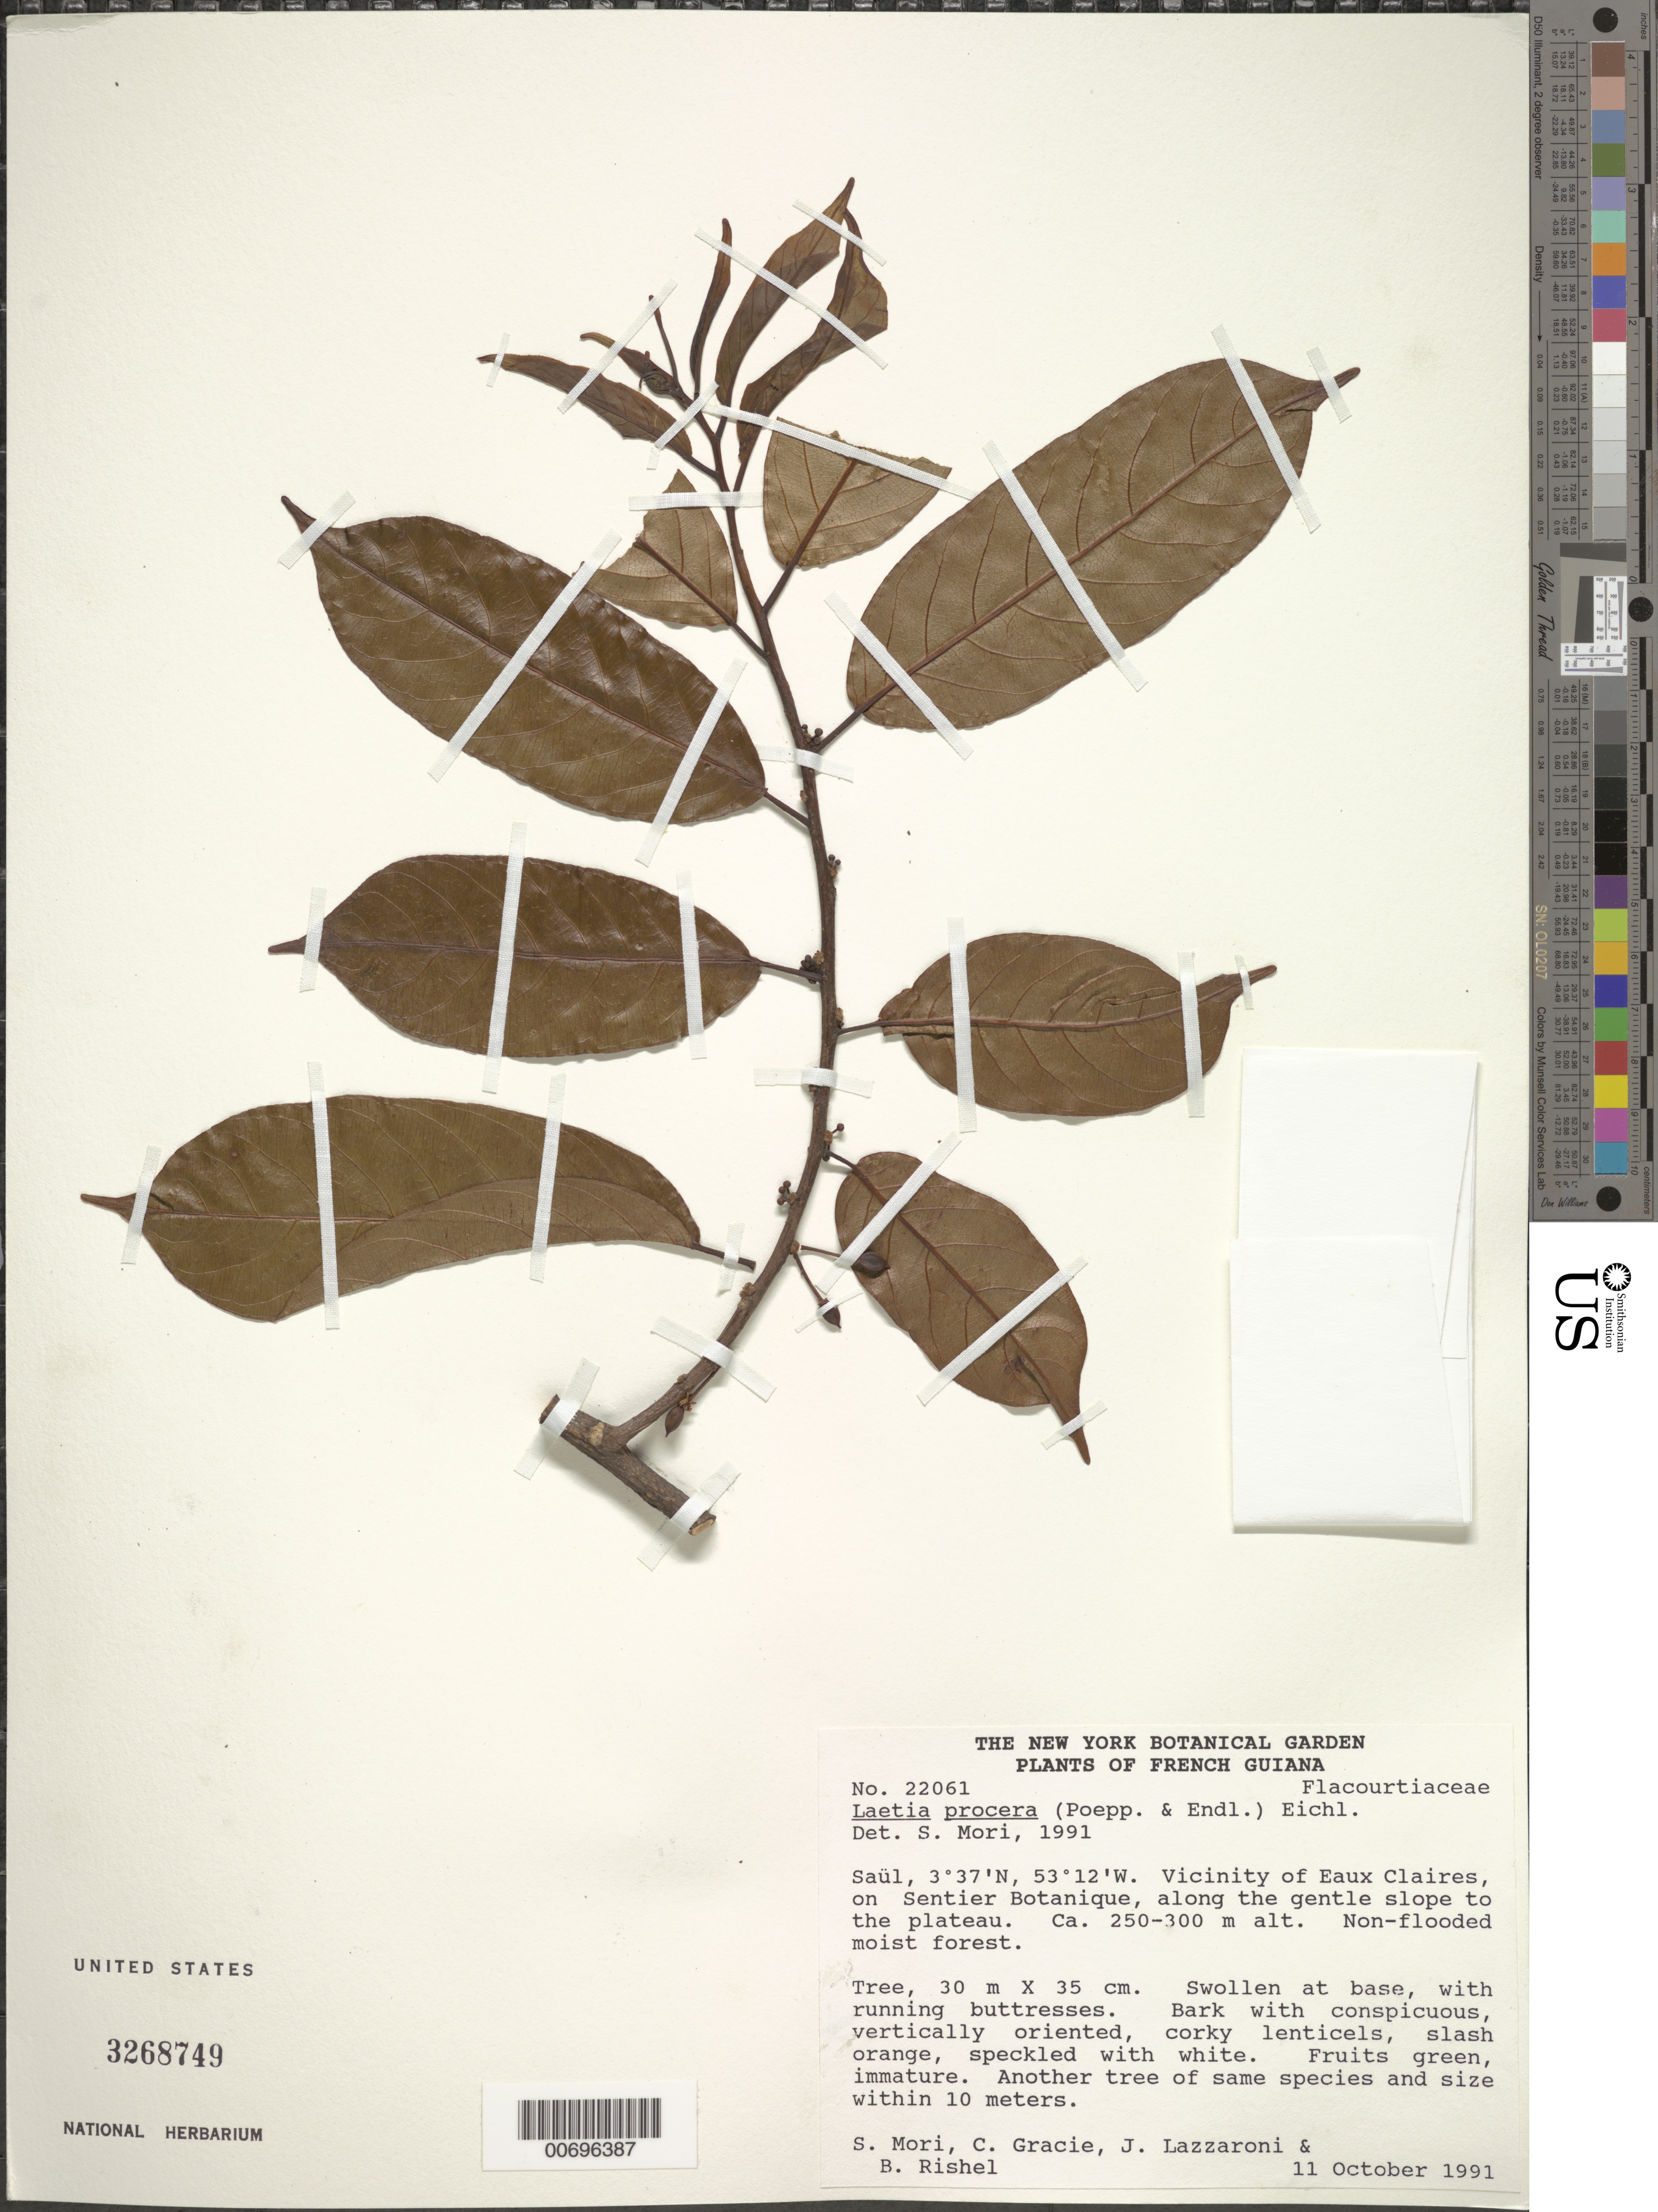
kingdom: Plantae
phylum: Tracheophyta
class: Magnoliopsida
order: Malpighiales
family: Salicaceae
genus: Laetia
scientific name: Laetia procera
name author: (Poepp.) Eichler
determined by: Mori, Scott A.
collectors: S. Mori, C. A. Gracie, J. Lazzaroni, B. Rishel, D. Russell & F. Wright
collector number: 22061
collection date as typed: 11-Oct-91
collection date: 1991-10-11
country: French Guiana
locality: Saül, vicinity of Eaux Claires on the Sentier Botanique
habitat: Non-flooded moist forest, along the gentle slope to the plateau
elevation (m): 250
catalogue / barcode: US 3268749